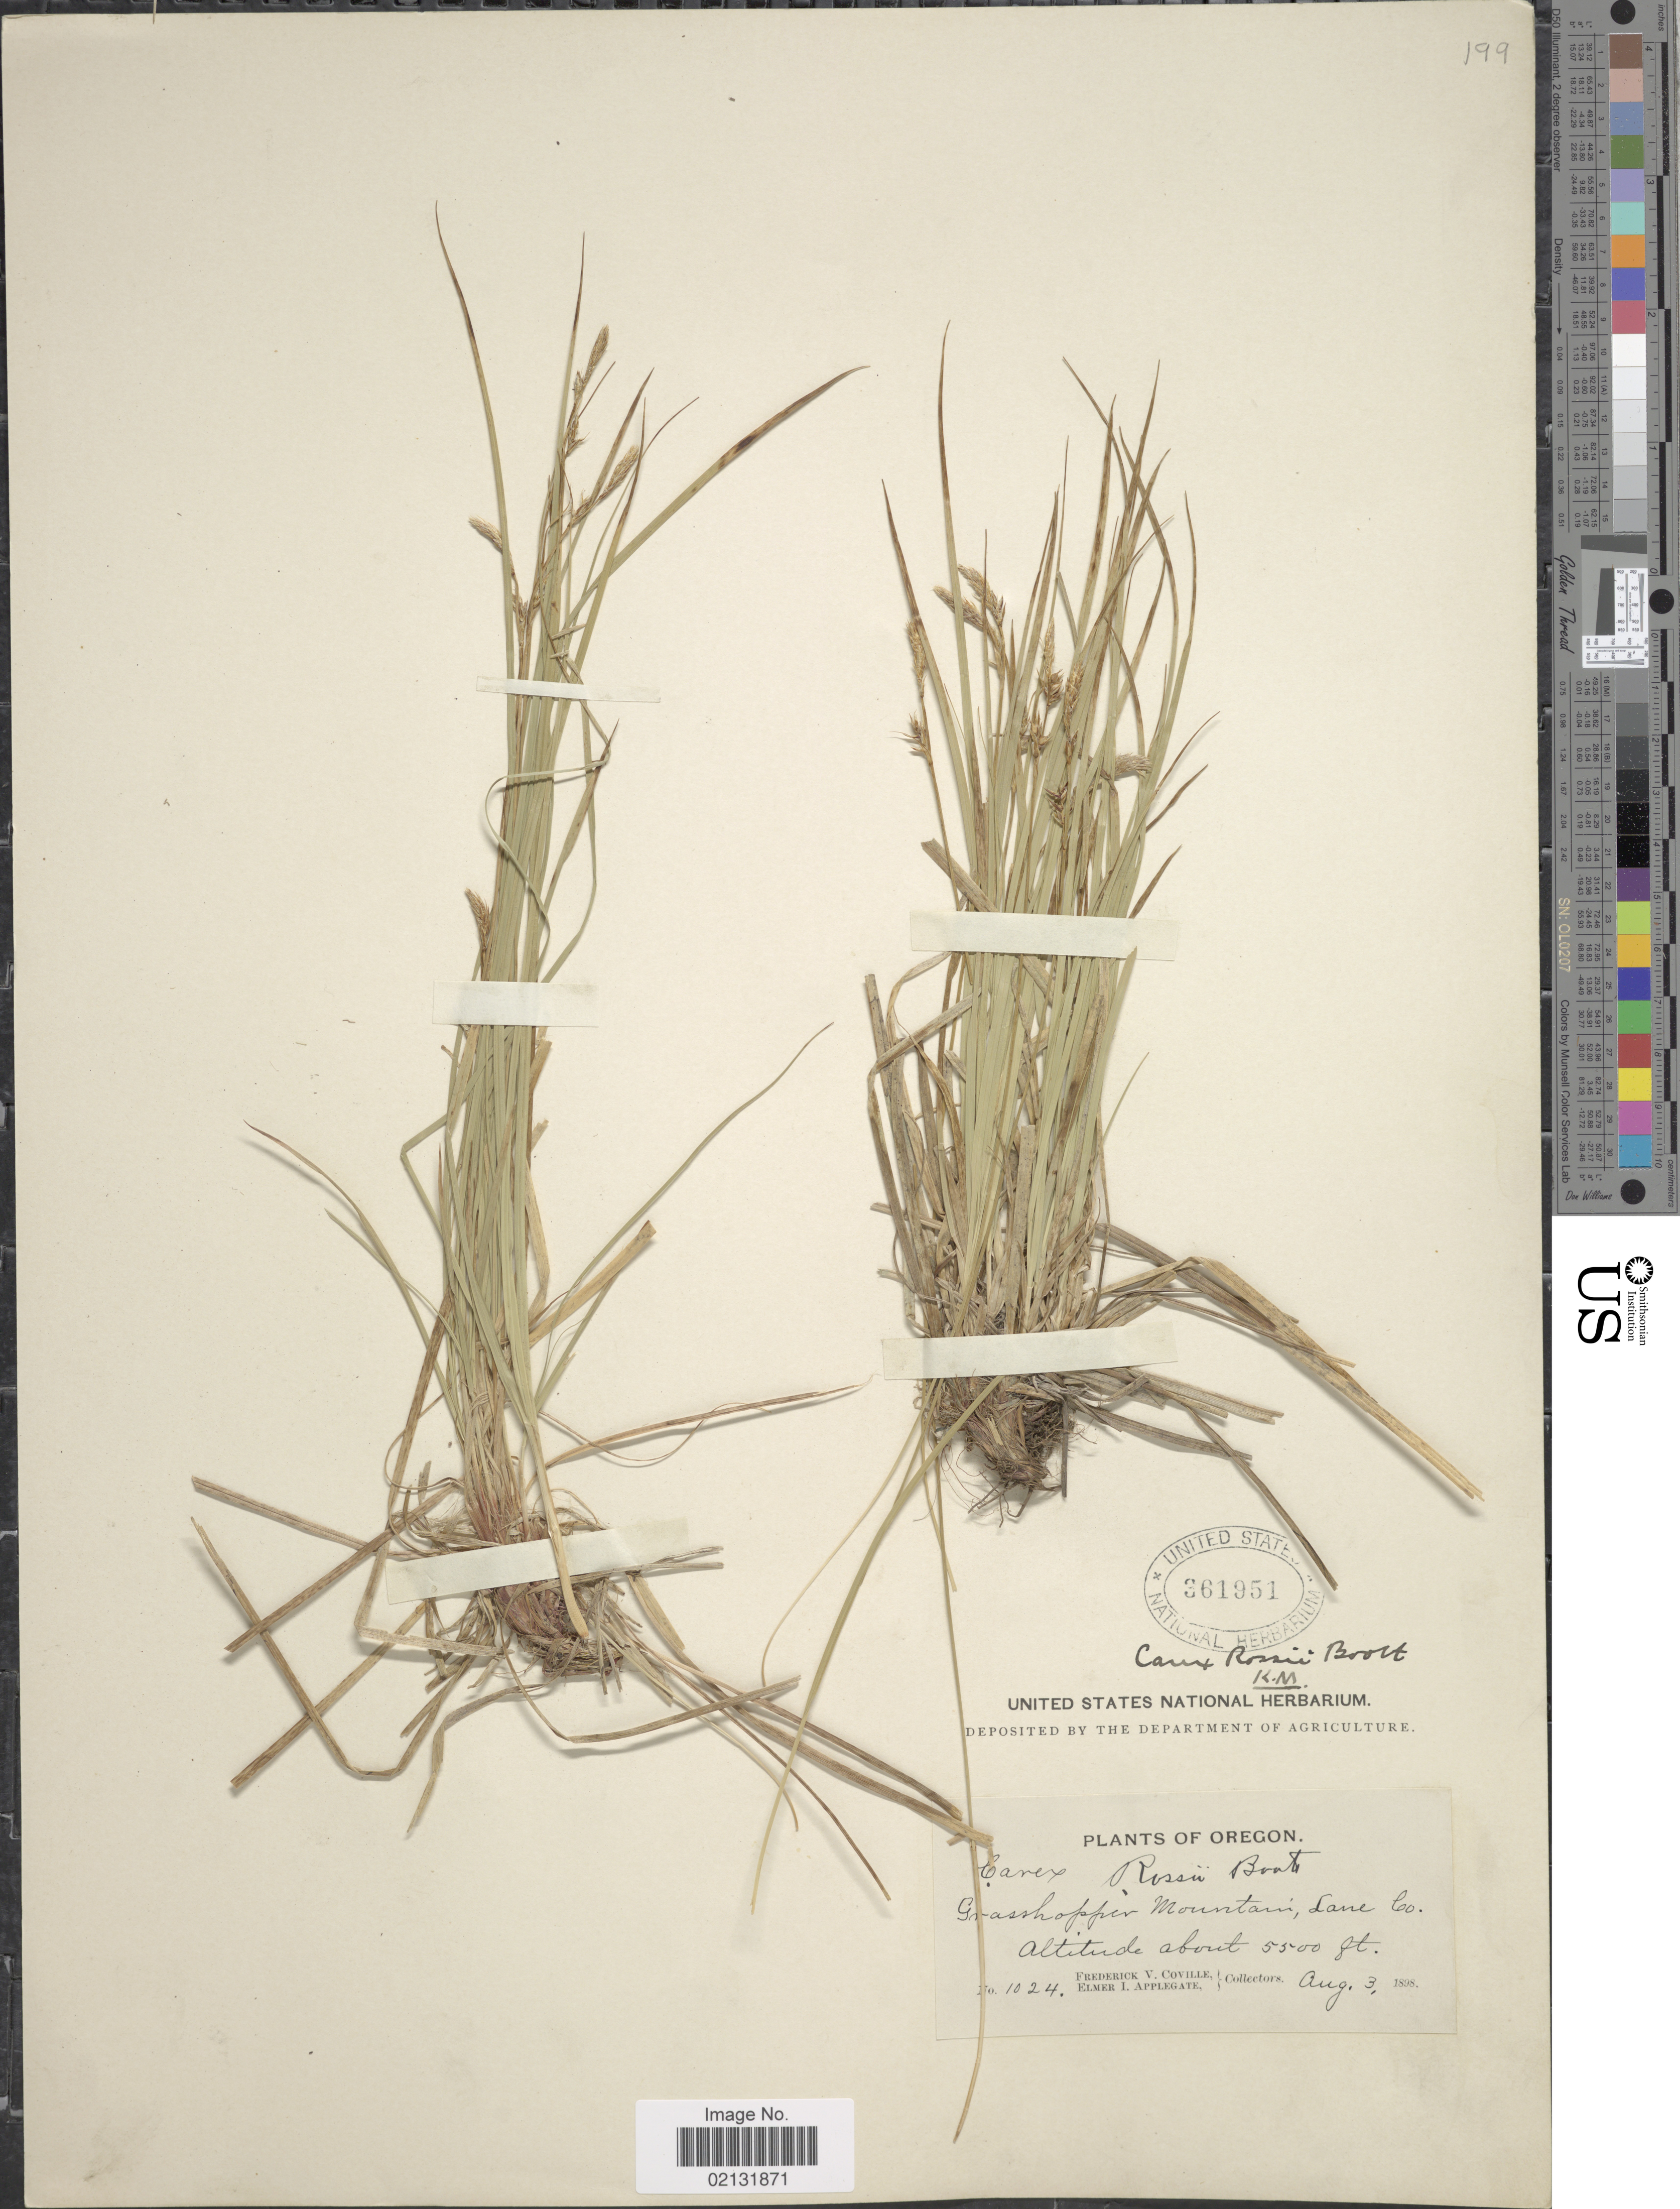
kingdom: Plantae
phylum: Tracheophyta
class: Liliopsida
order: Poales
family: Cyperaceae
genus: Carex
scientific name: Carex rossii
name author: Boott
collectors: F. V. Coville & E. I. Applegate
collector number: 1024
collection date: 1898-08-03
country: United States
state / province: Oregon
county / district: Lane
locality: Grasshopper Mountain, Lane Co.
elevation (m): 1676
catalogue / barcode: US 361951